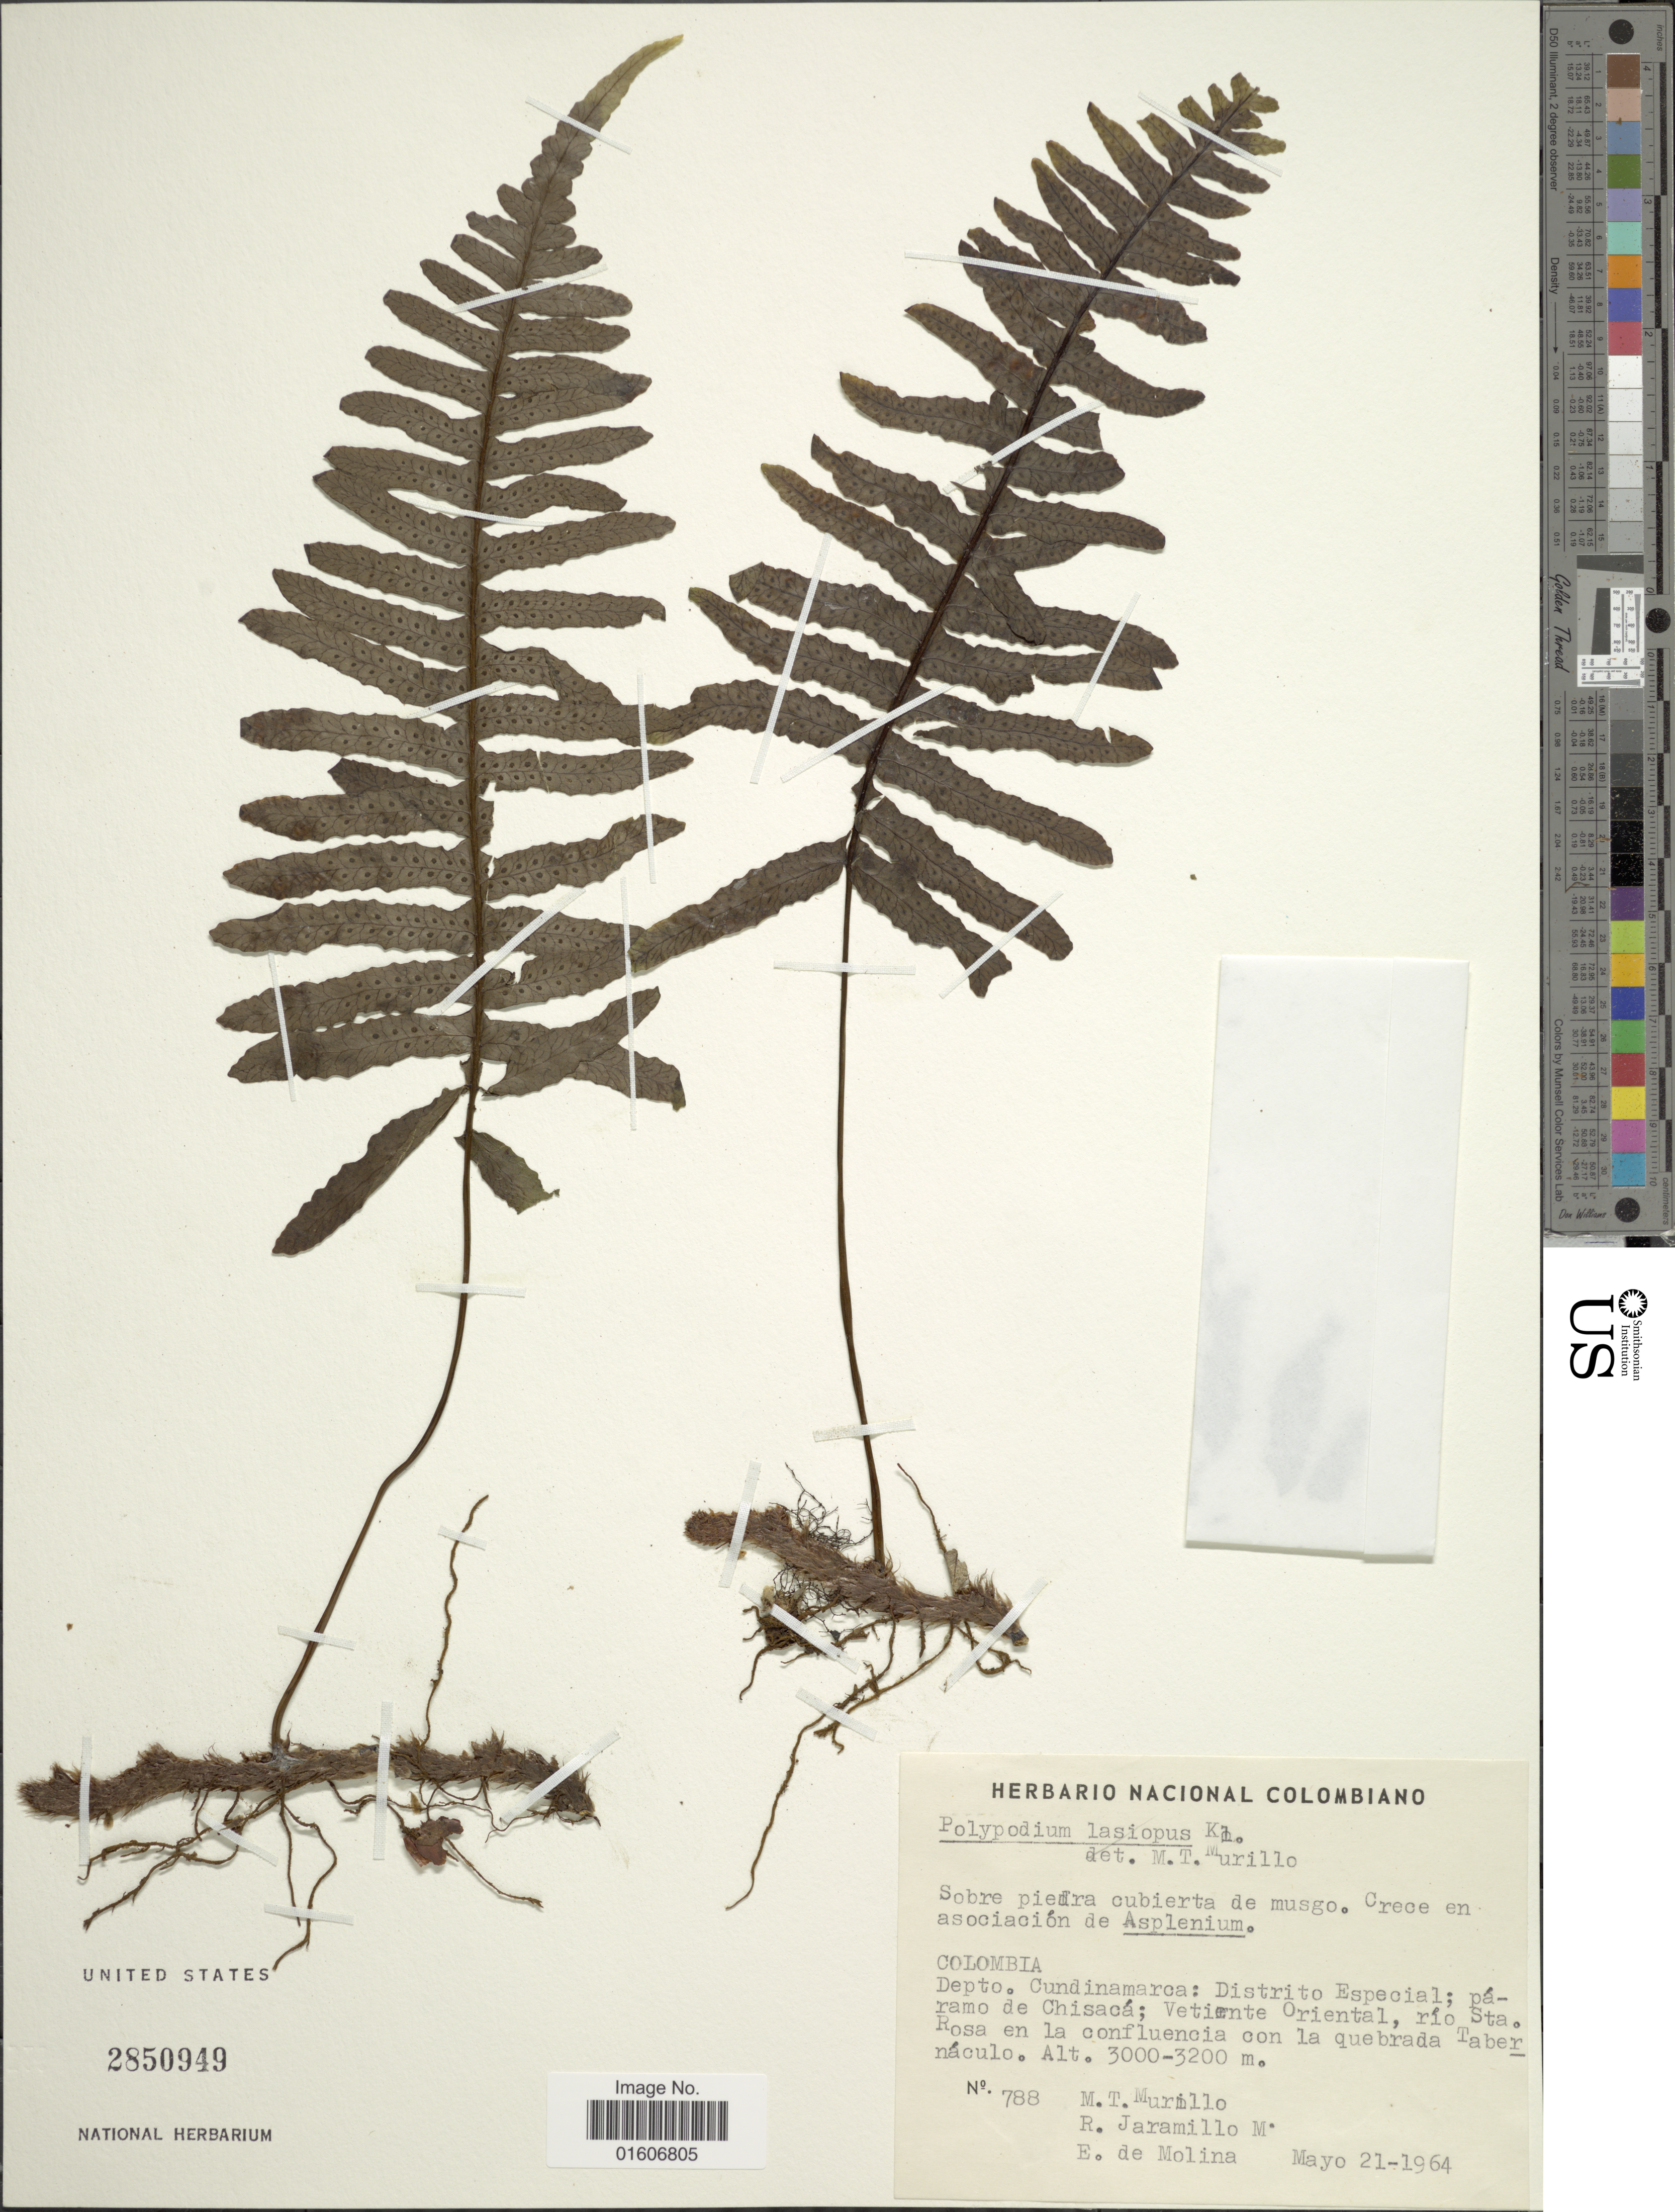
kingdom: Plantae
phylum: Tracheophyta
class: Polypodiopsida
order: Polypodiales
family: Polypodiaceae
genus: Serpocaulon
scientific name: Serpocaulon mindense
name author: (Sodiro)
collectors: M. Murillo, R. Jaramillo M. & E. De Molina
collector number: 788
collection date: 1964-05-21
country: Colombia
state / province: Cundinamarca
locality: Depto. Cundinamarca: Distrito Especial; páramo de Chisacá; Vetiente Oriental, río Sta. Rosa en la confluencia con la quebrada Tabernáculo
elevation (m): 3000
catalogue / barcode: US 2850949